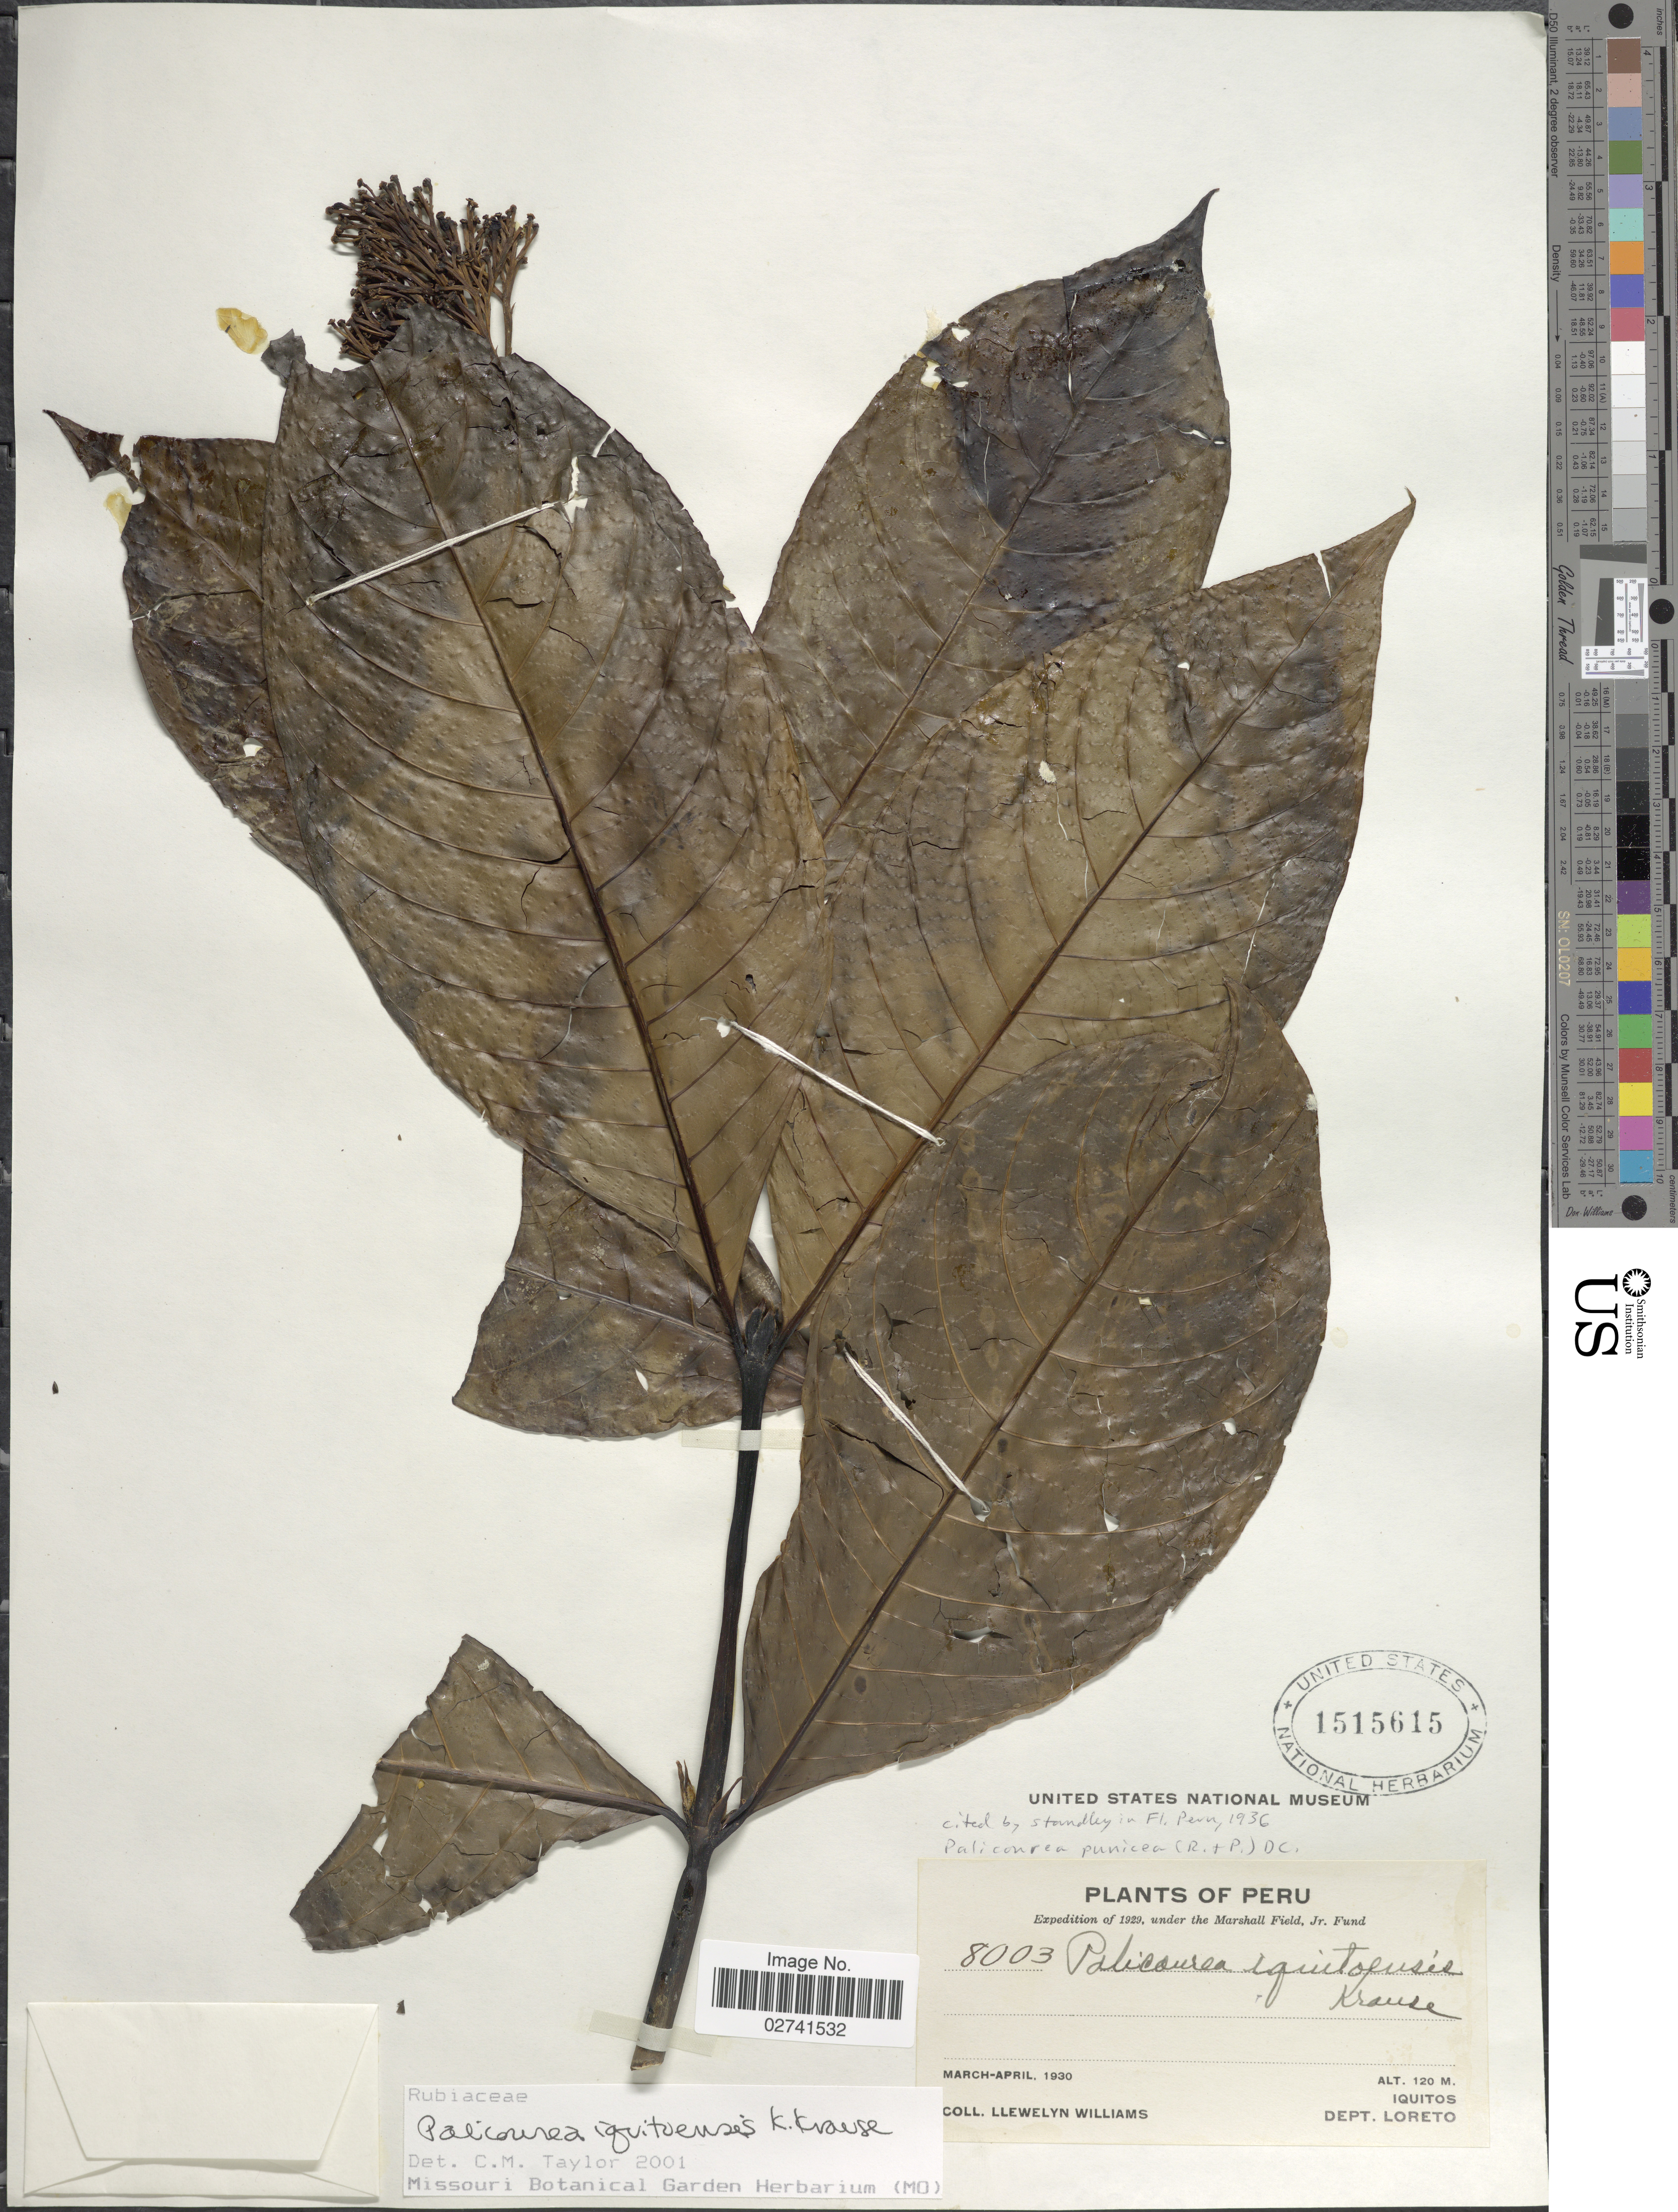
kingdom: Plantae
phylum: Tracheophyta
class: Magnoliopsida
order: Gentianales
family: Rubiaceae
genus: Palicourea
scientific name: Palicourea iquitoensis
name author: K. Krause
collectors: Ll. Williams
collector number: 8003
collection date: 1930-03/1930-04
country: Peru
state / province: Loreto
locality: Iquitos, Dept. Loreto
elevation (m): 120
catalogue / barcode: US 1515615